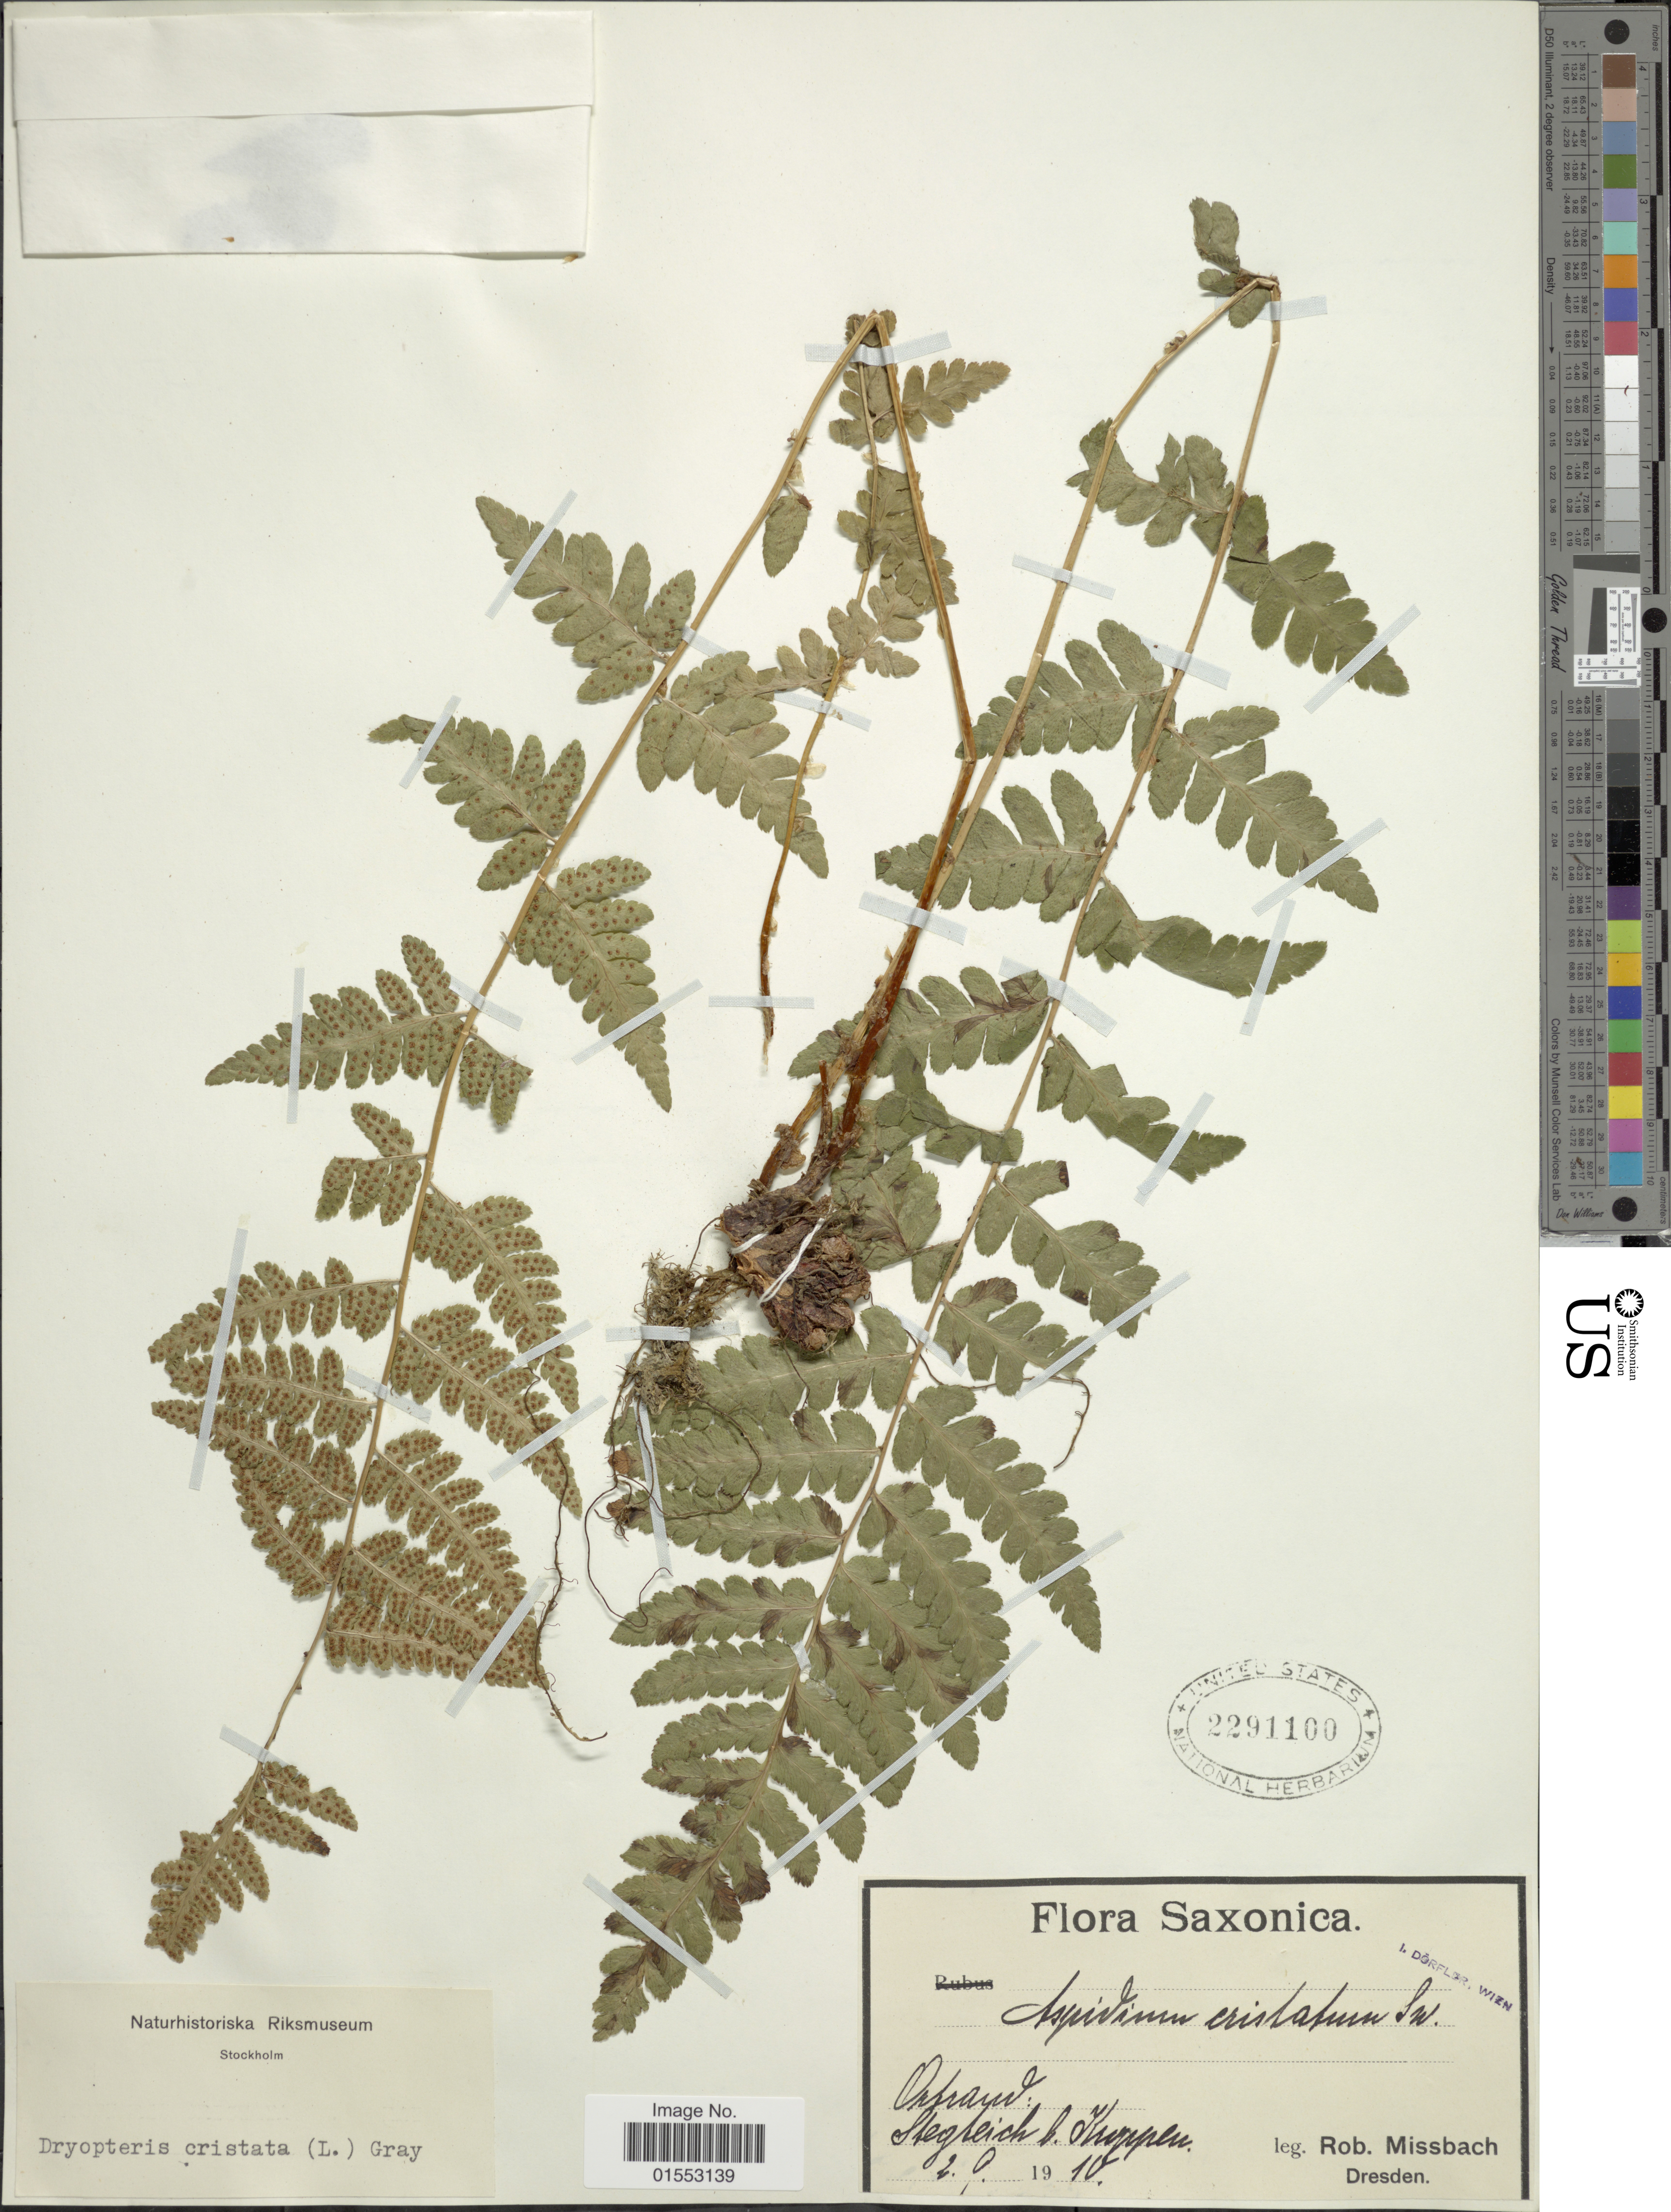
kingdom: Plantae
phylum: Tracheophyta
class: Polypodiopsida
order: Polypodiales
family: Dryopteridaceae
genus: Dryopteris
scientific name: Dryopteris cristata var. spinulosa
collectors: R. Missbach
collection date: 1910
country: Germany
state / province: Brandenburg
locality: Ostrouw, Stegsteich Huppenfein [interpreted]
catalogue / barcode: US 2291100